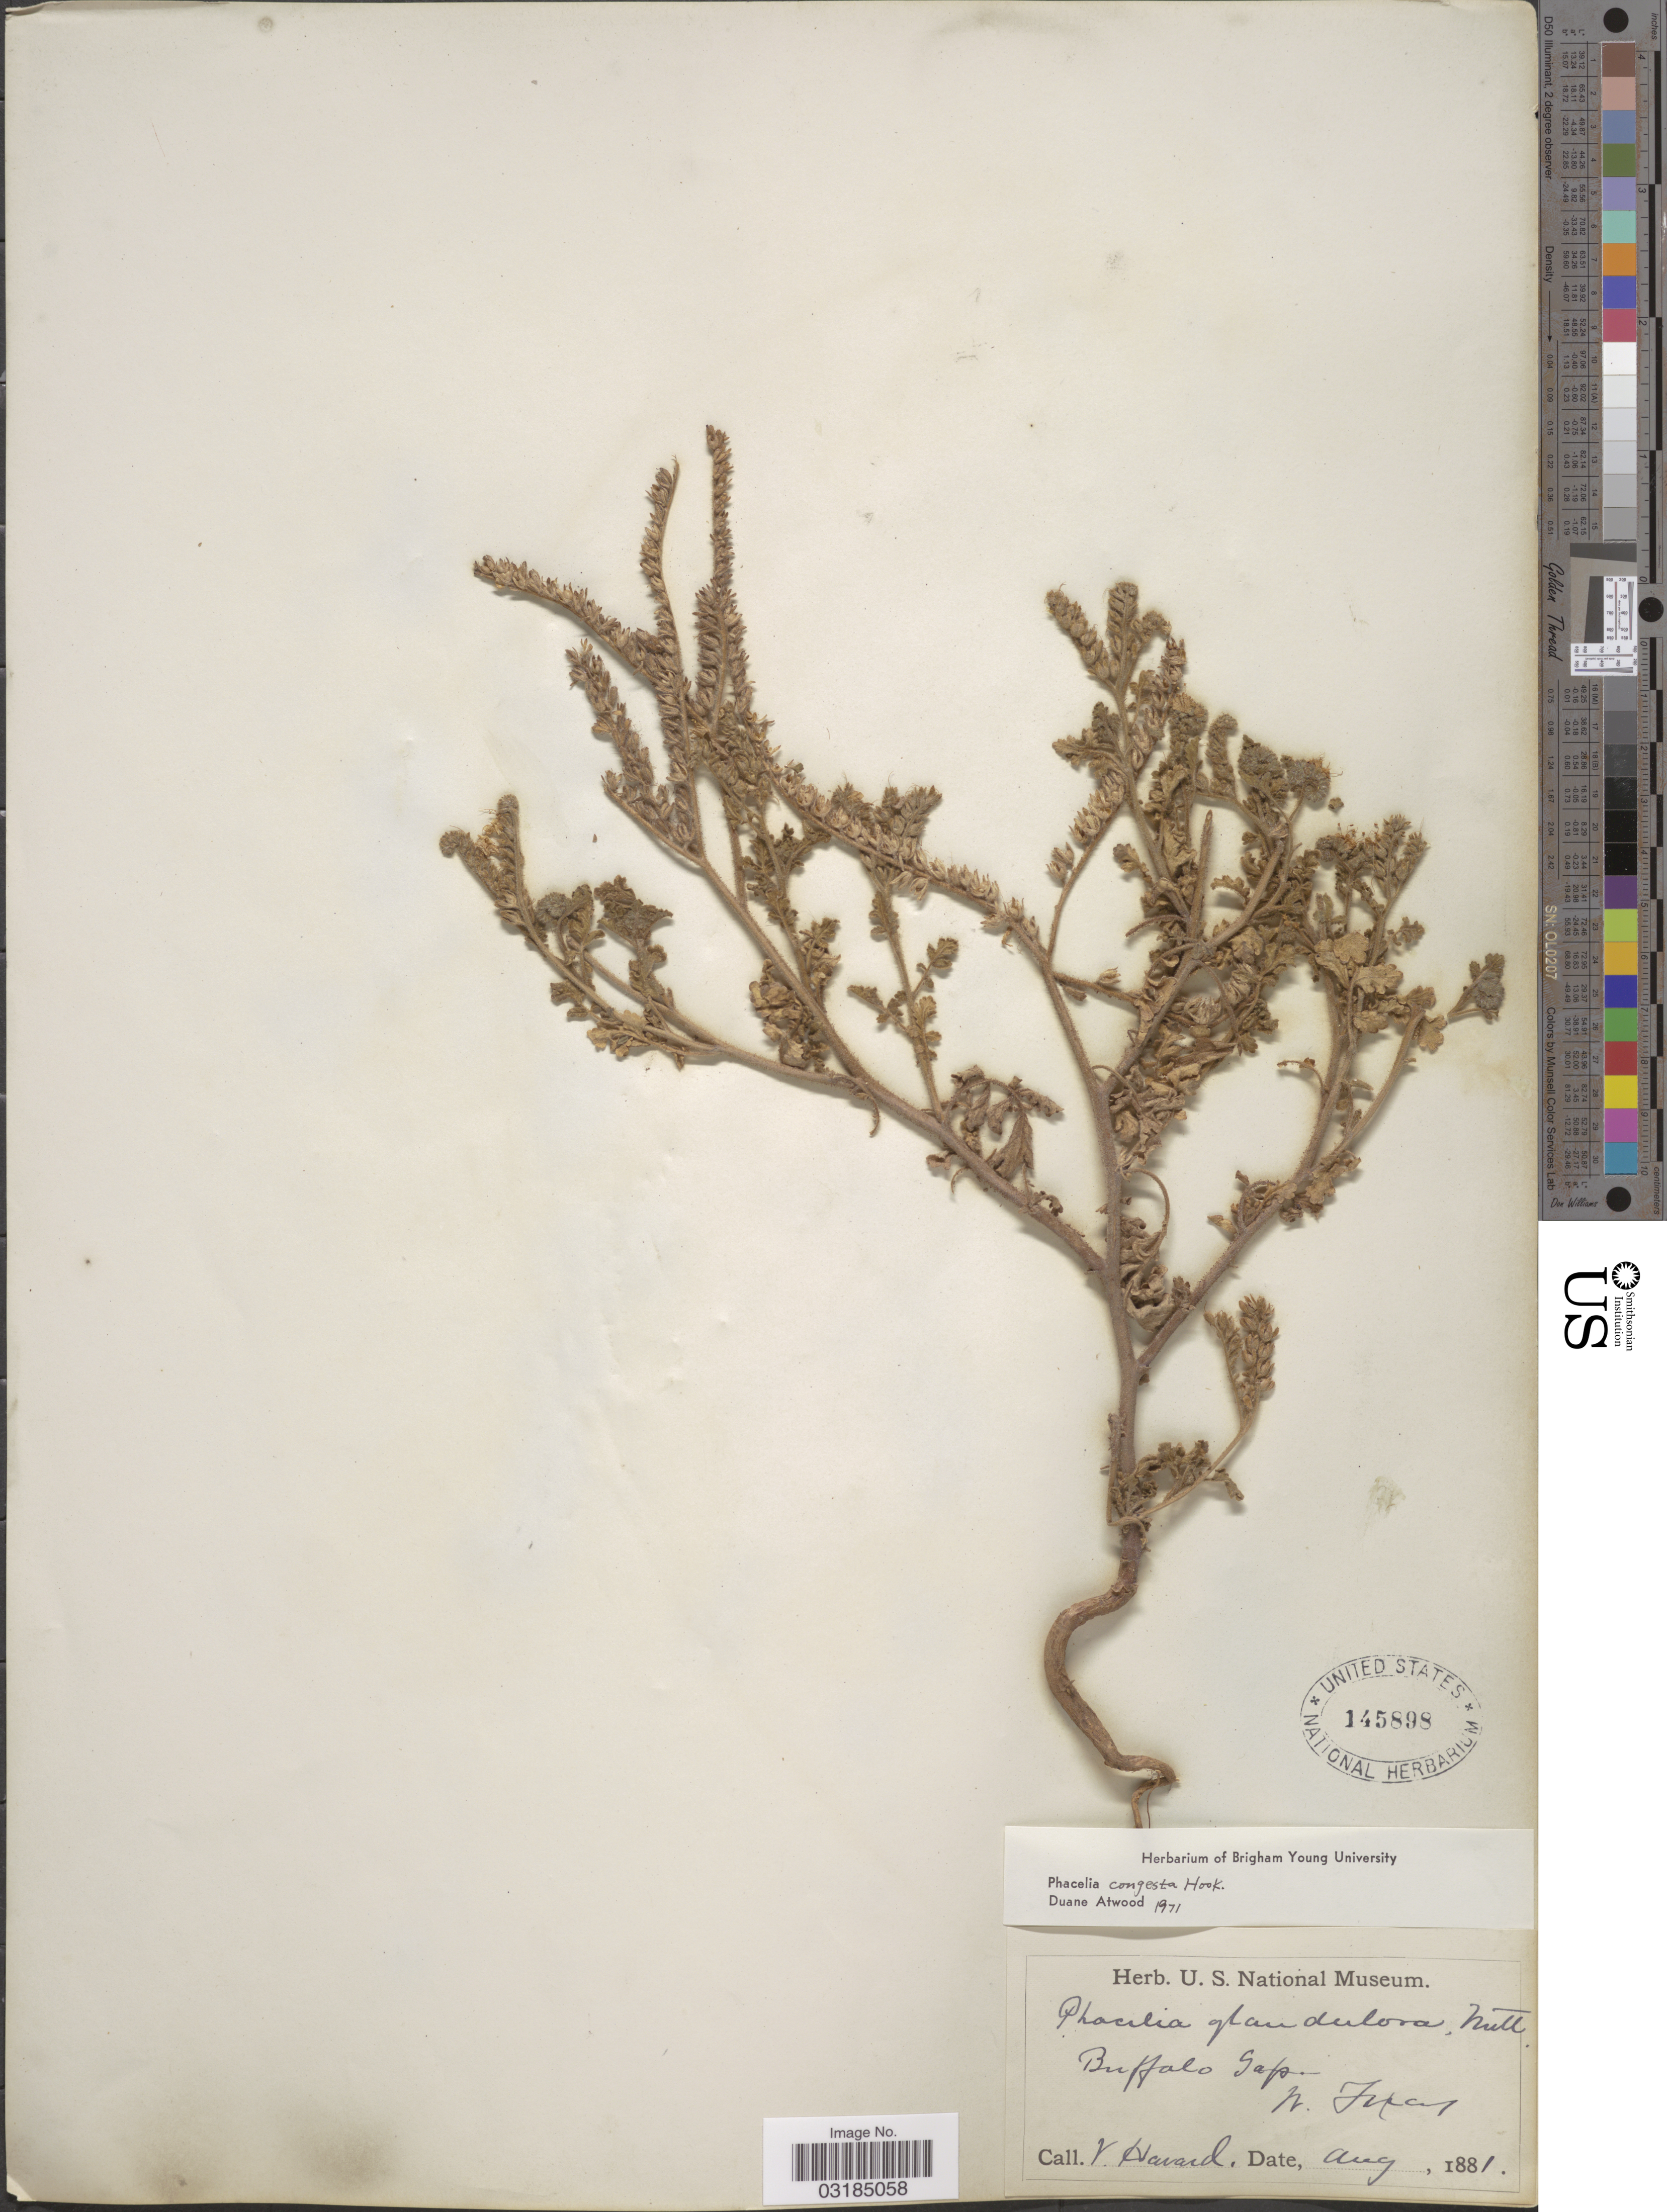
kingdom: Plantae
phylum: Tracheophyta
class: Magnoliopsida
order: Boraginales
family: Hydrophyllaceae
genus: Phacelia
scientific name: Phacelia congesta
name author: Hook.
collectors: V. Havard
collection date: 1881-08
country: United States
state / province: Texas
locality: Buffalo Gap, N. Texas.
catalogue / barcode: US 145898